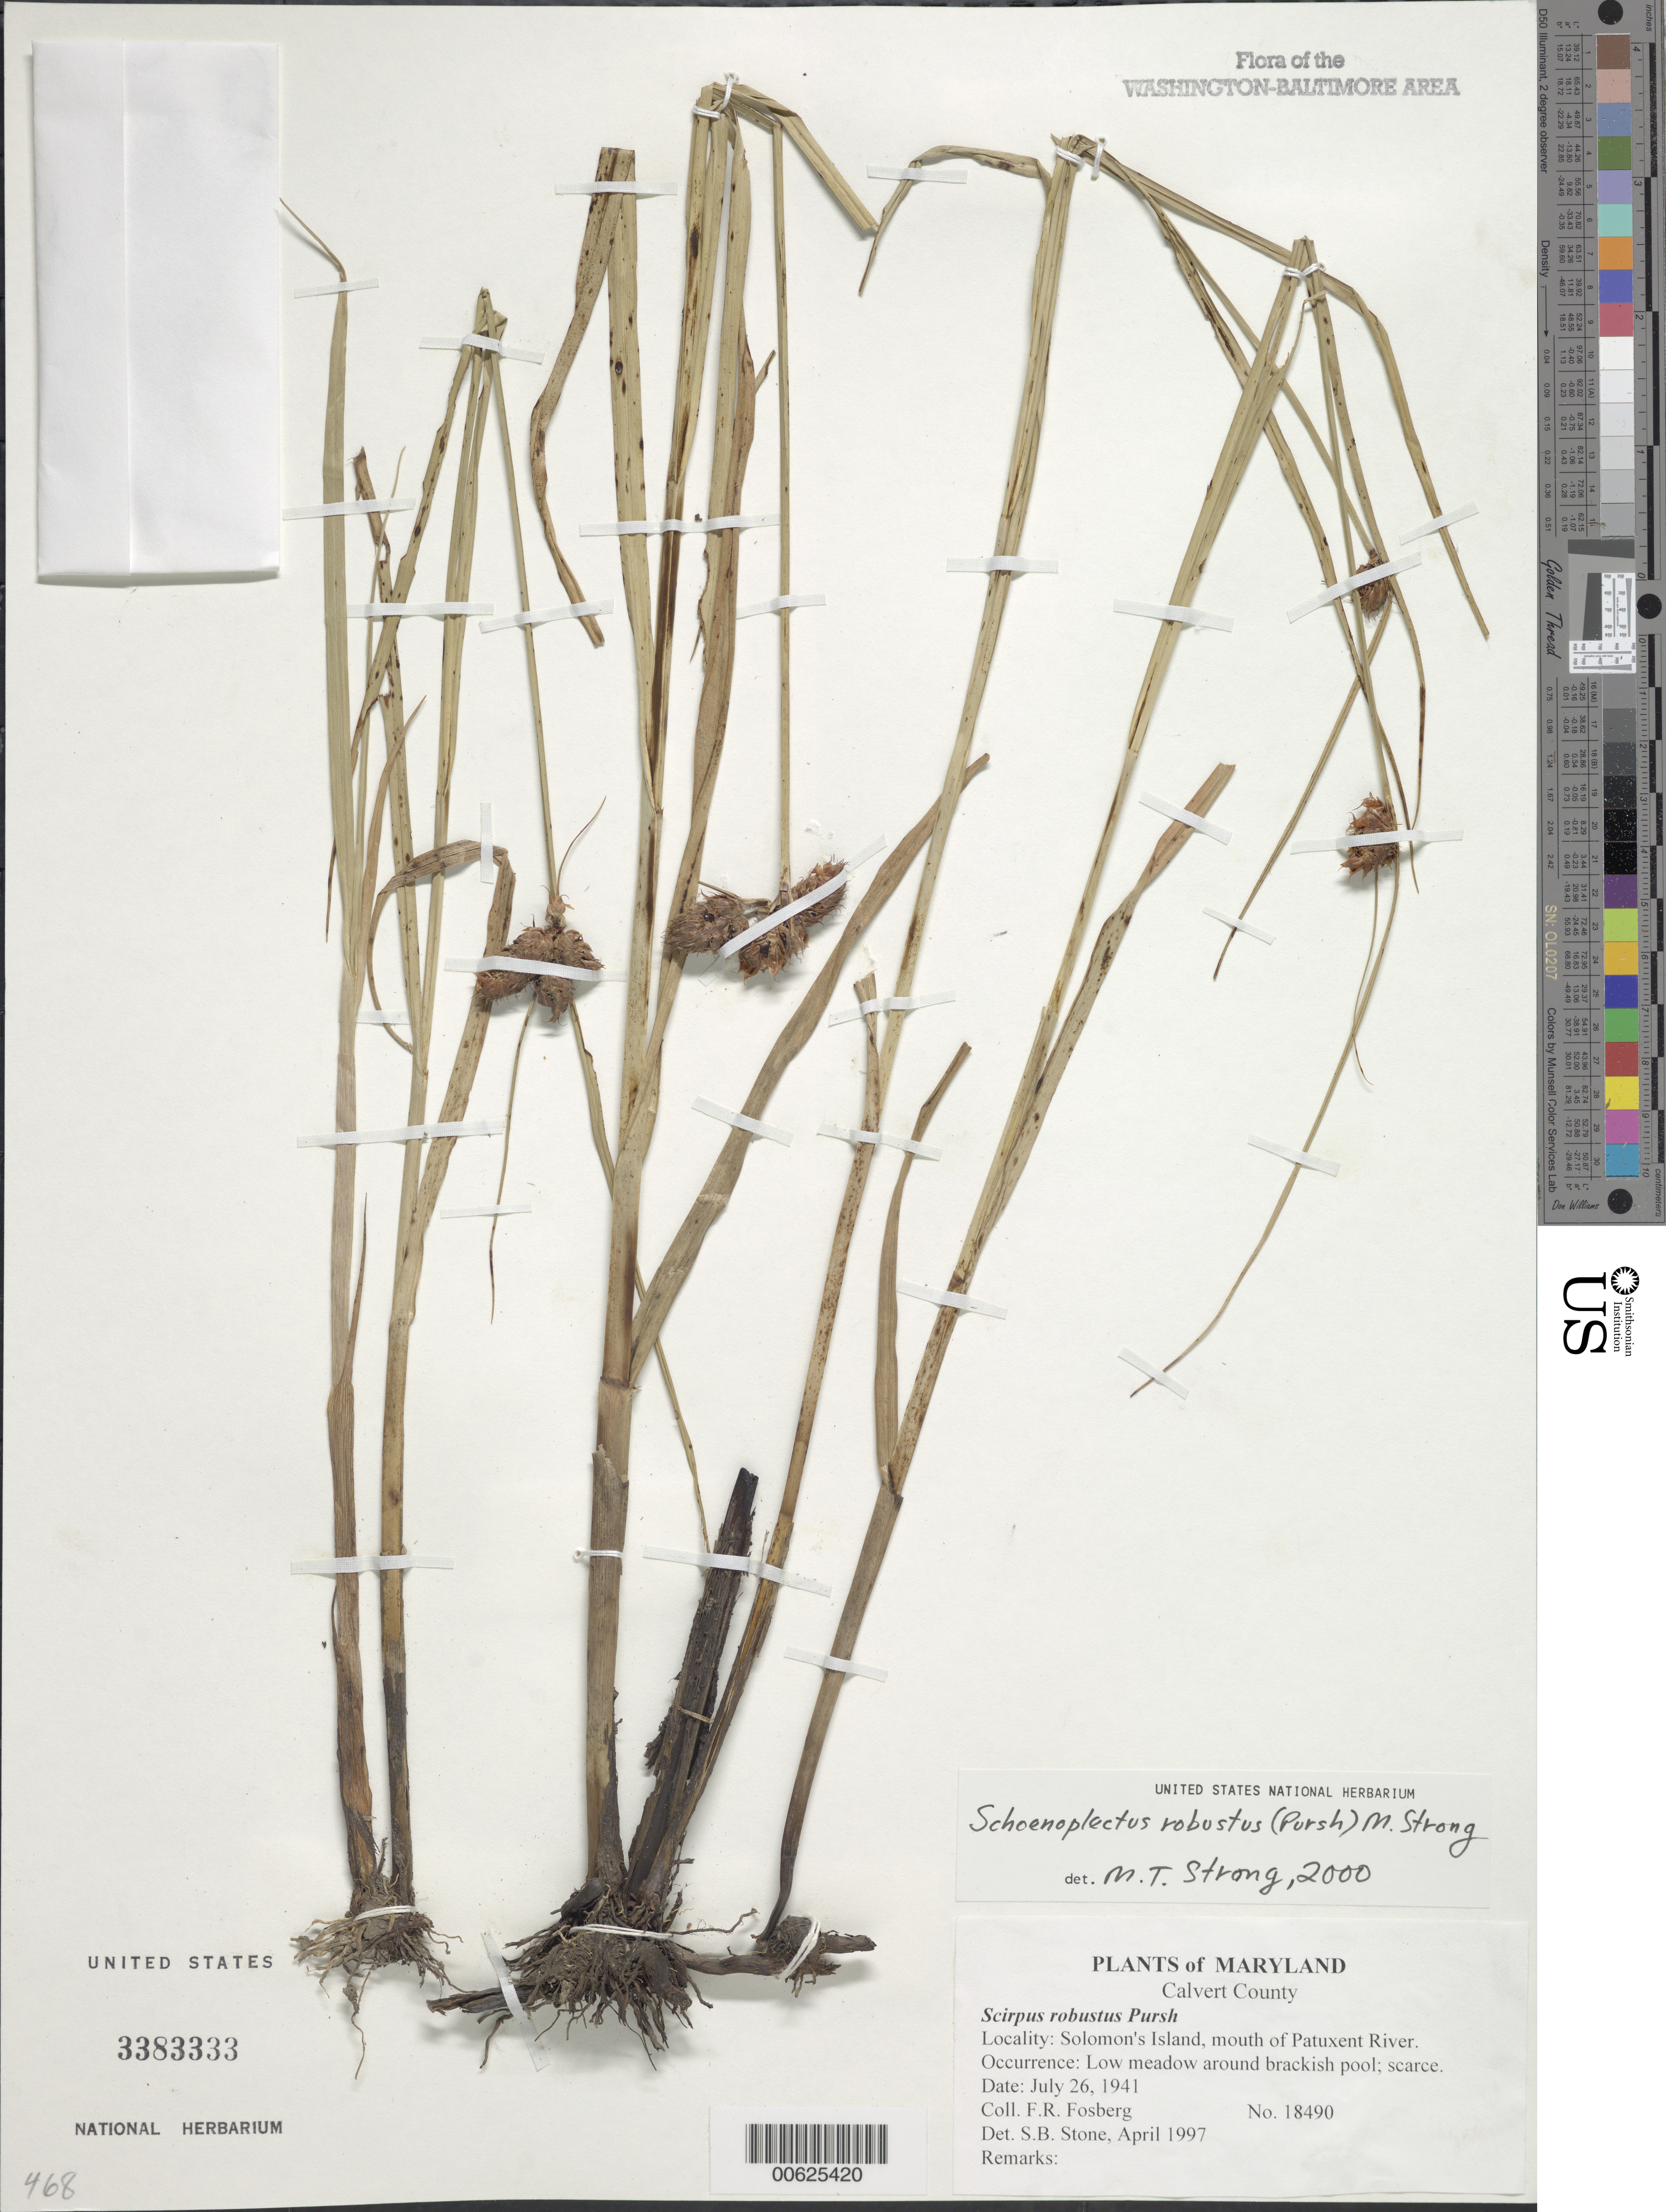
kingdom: Plantae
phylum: Tracheophyta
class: Liliopsida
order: Poales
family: Cyperaceae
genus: Bolboschoenus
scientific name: Bolboschoenus robustus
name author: (Pursh) Soják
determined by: Strong, M. T., (US), Smithsonian Institution - National Museum of Natural History (UNITED STATES)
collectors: F. R. Fosberg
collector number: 18490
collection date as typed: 26 Jul 1941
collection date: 1941-07-26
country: United States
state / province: Maryland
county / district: Calvert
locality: Solomon's Island, mouth of Patuxent River.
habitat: Low meadow around brackish pool; scarce.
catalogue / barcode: US 3383333